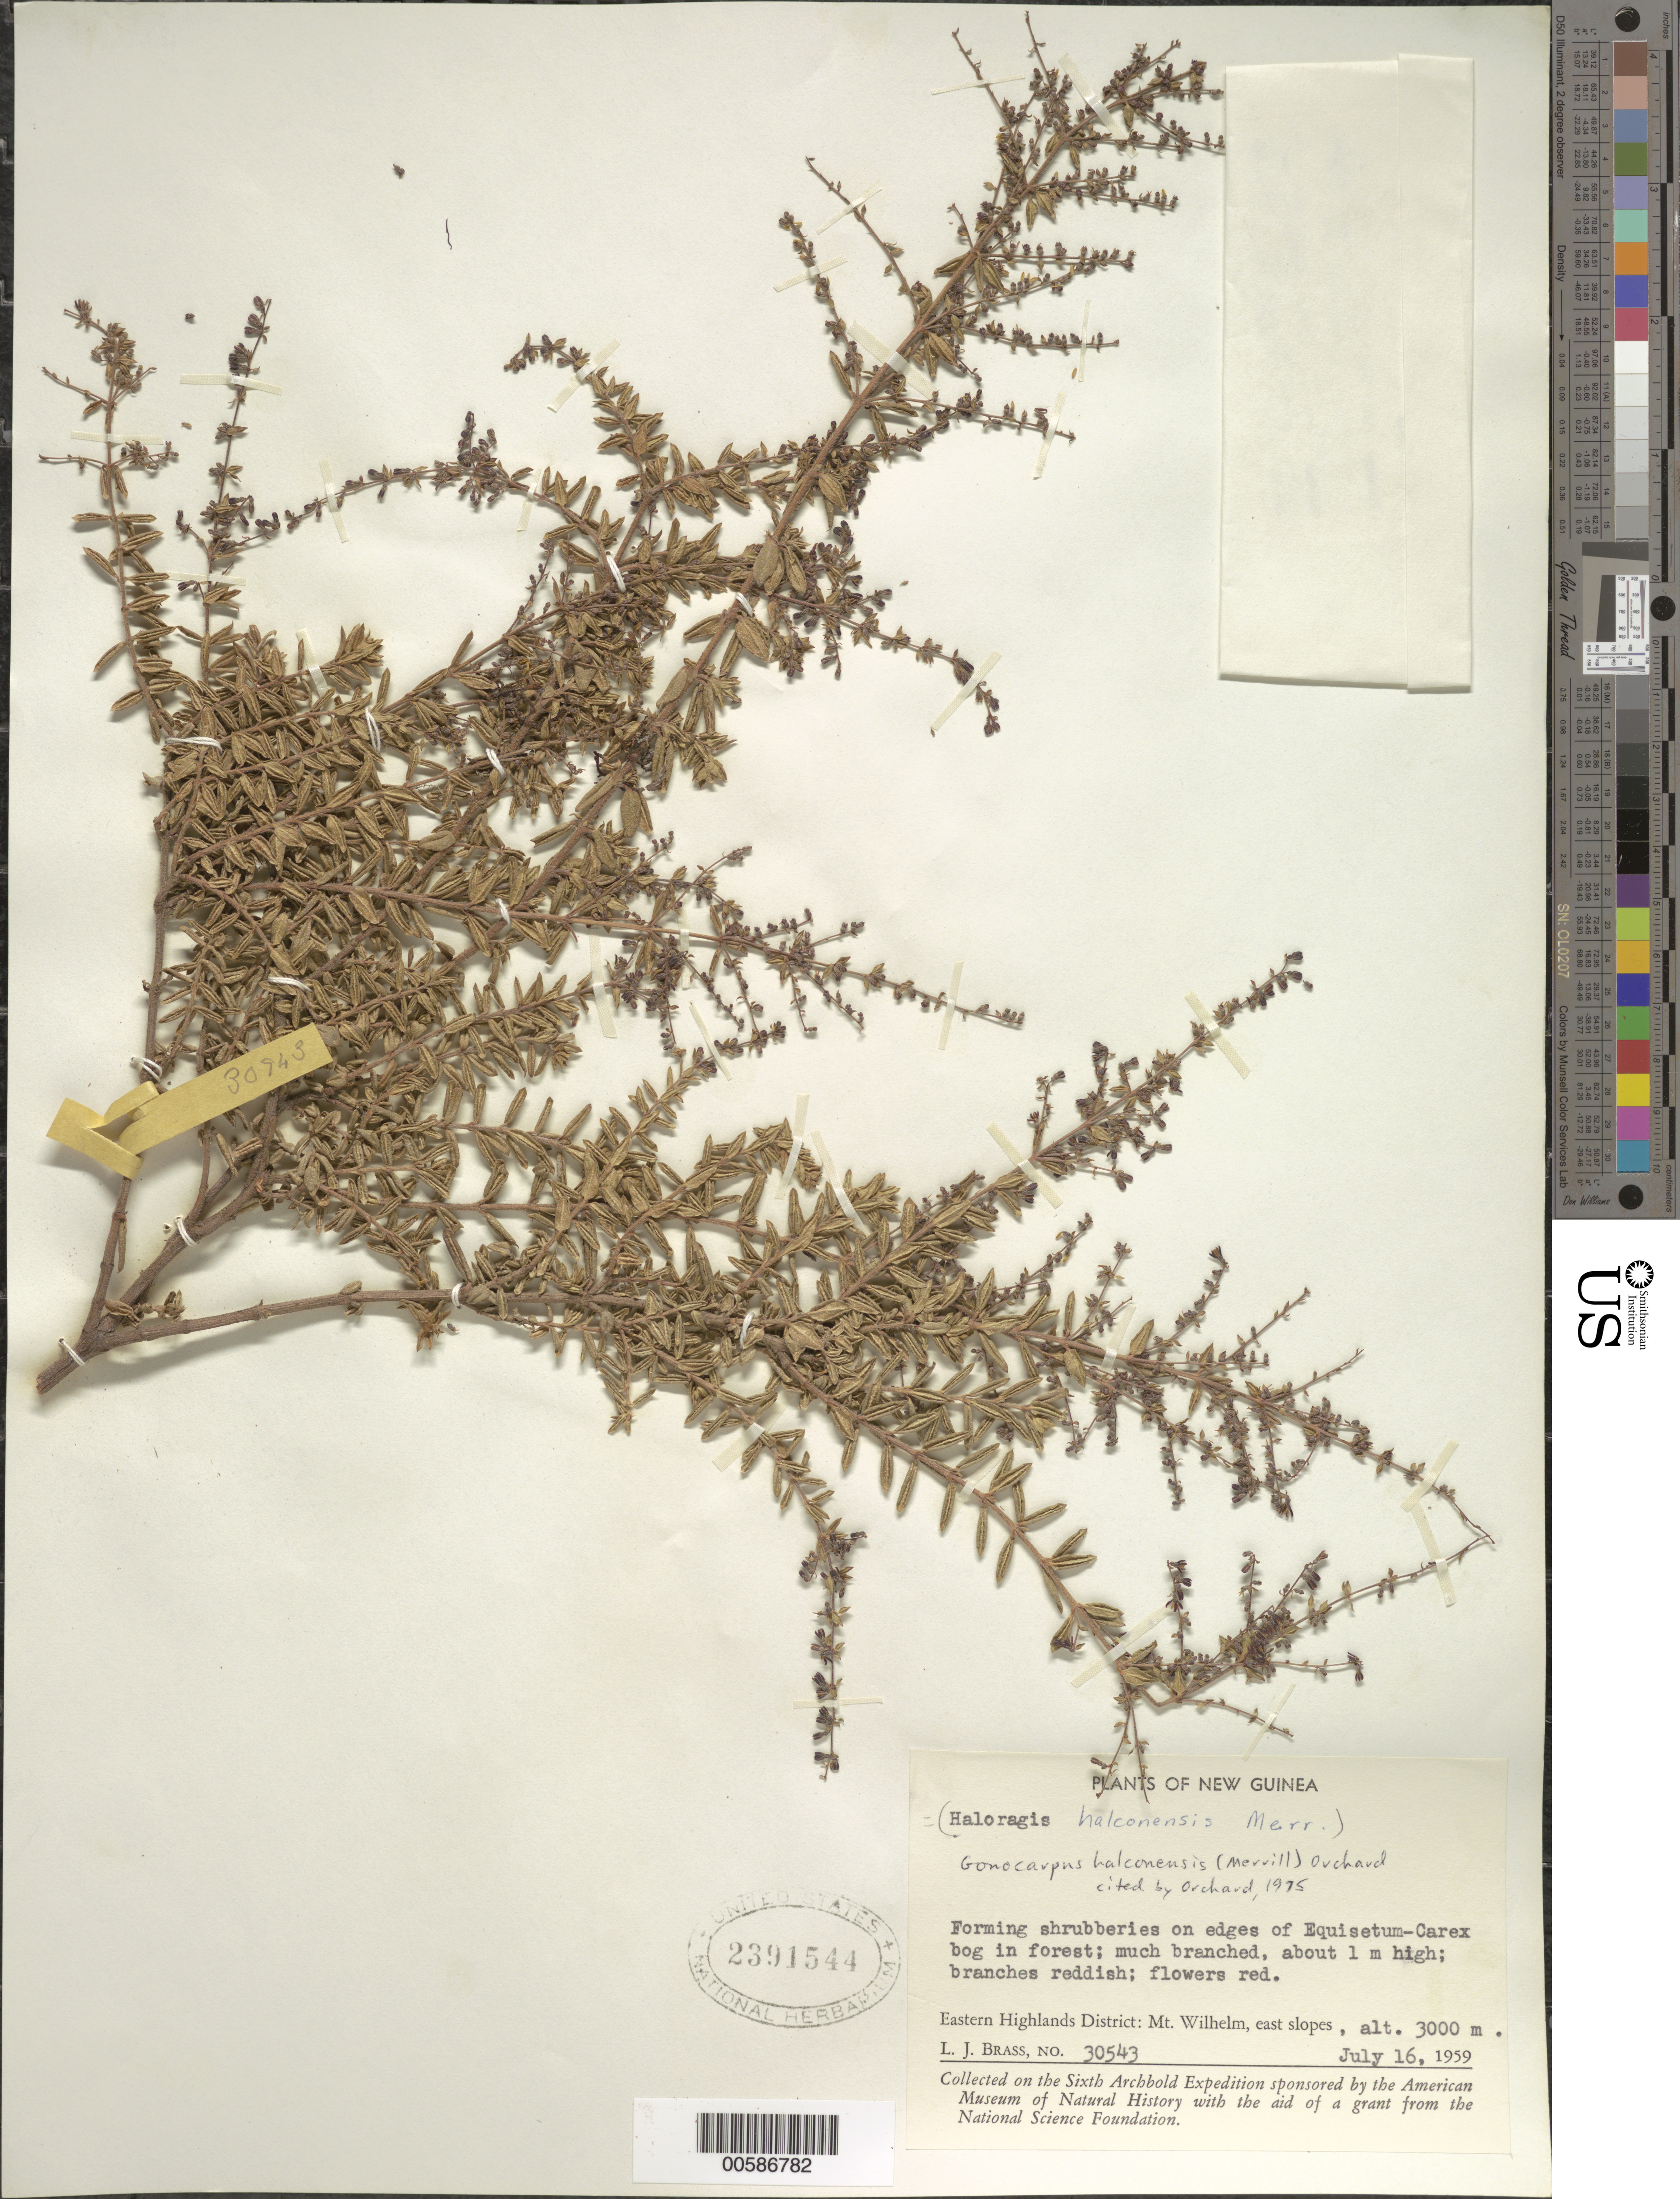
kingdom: Plantae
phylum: Tracheophyta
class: Magnoliopsida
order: Saxifragales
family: Haloragaceae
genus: Gonocarpus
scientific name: Gonocarpus halconensis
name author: (Merr.) Orchard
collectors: L. J. Brass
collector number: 30543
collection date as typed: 16 Jul 1959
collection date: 1959-07-16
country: Papua New Guinea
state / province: Eastern Highlands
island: New Guinea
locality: Mt. Wilhelm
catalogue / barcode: US 2391544